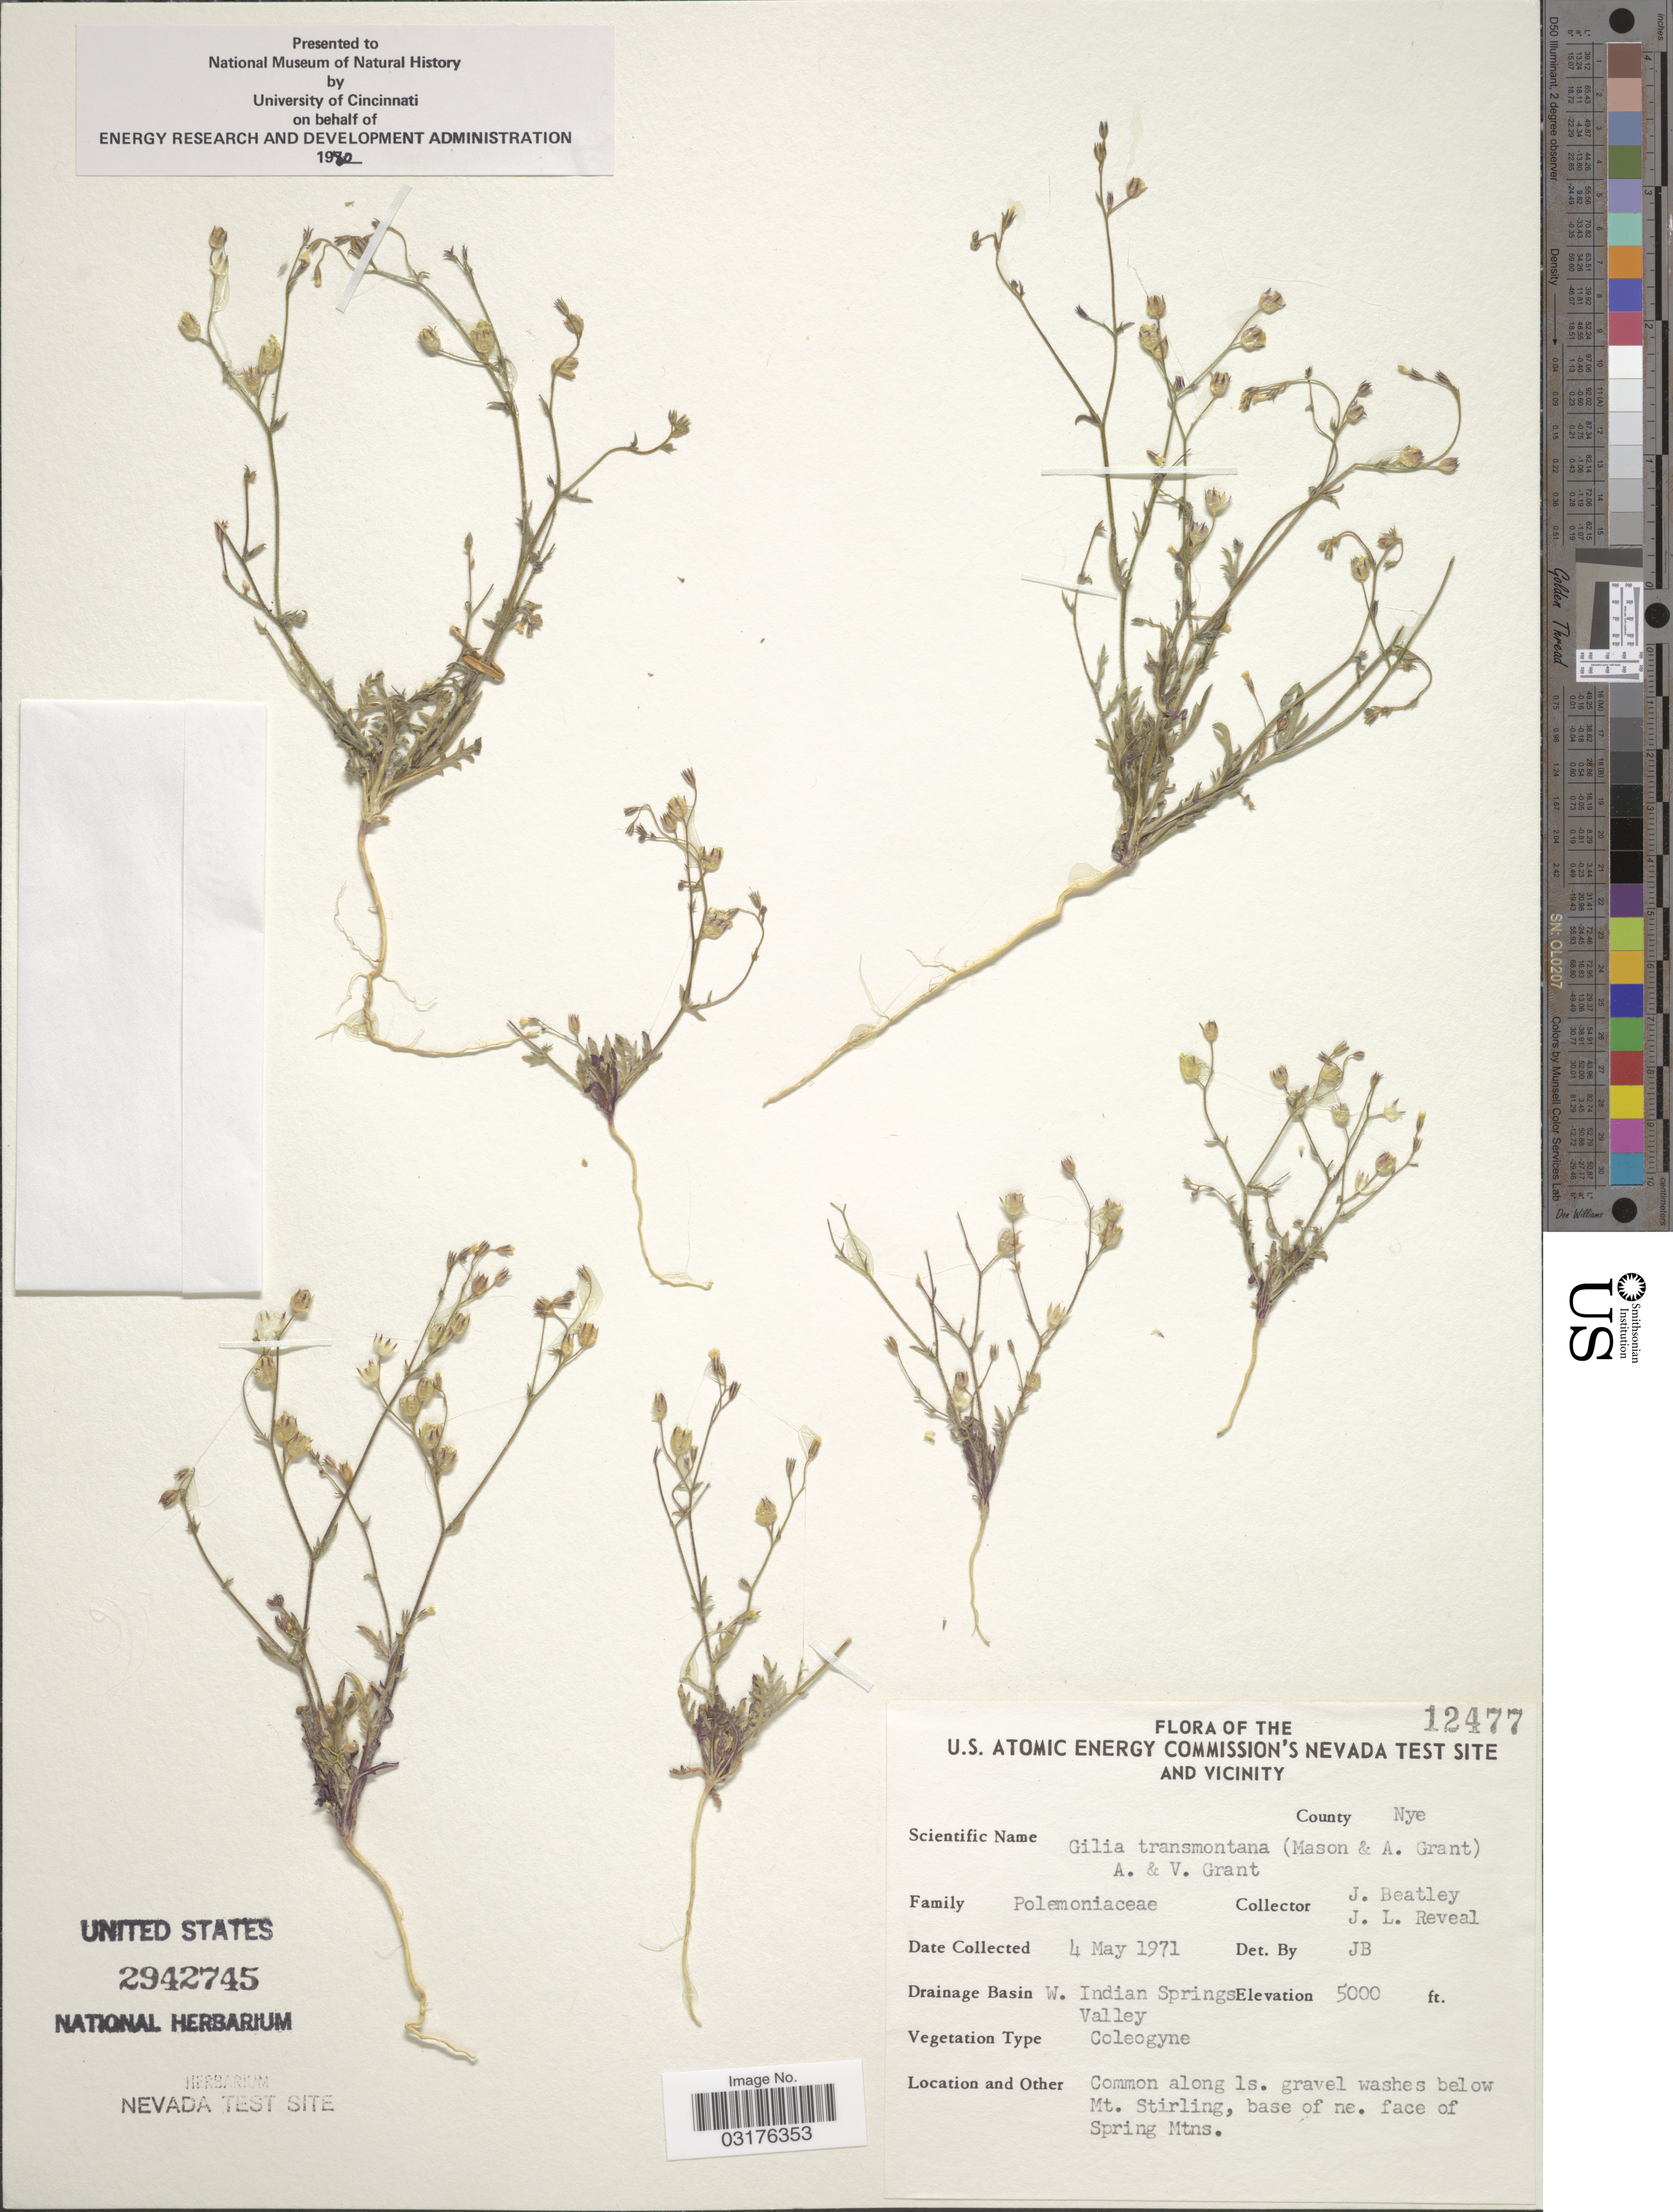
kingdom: Plantae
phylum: Tracheophyta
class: Magnoliopsida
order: Ericales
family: Polemoniaceae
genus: Gilia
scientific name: Gilia transmontana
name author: (H. Mason & A.D. Grant) A.D. Grant & V.E. Grant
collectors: J. C. Beatley & J. L. Reveal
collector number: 12477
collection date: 1971-05-04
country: United States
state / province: Nevada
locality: U.S. Atomic Energy Commission's Nevada Test Site and Vicinity, County Nye, Drainage Basin W. Indian Springs Valley, Common along Is. gravel washes below Mt. Stirling, base of ne. face of Spring Mtns.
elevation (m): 1524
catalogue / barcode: US 2942745